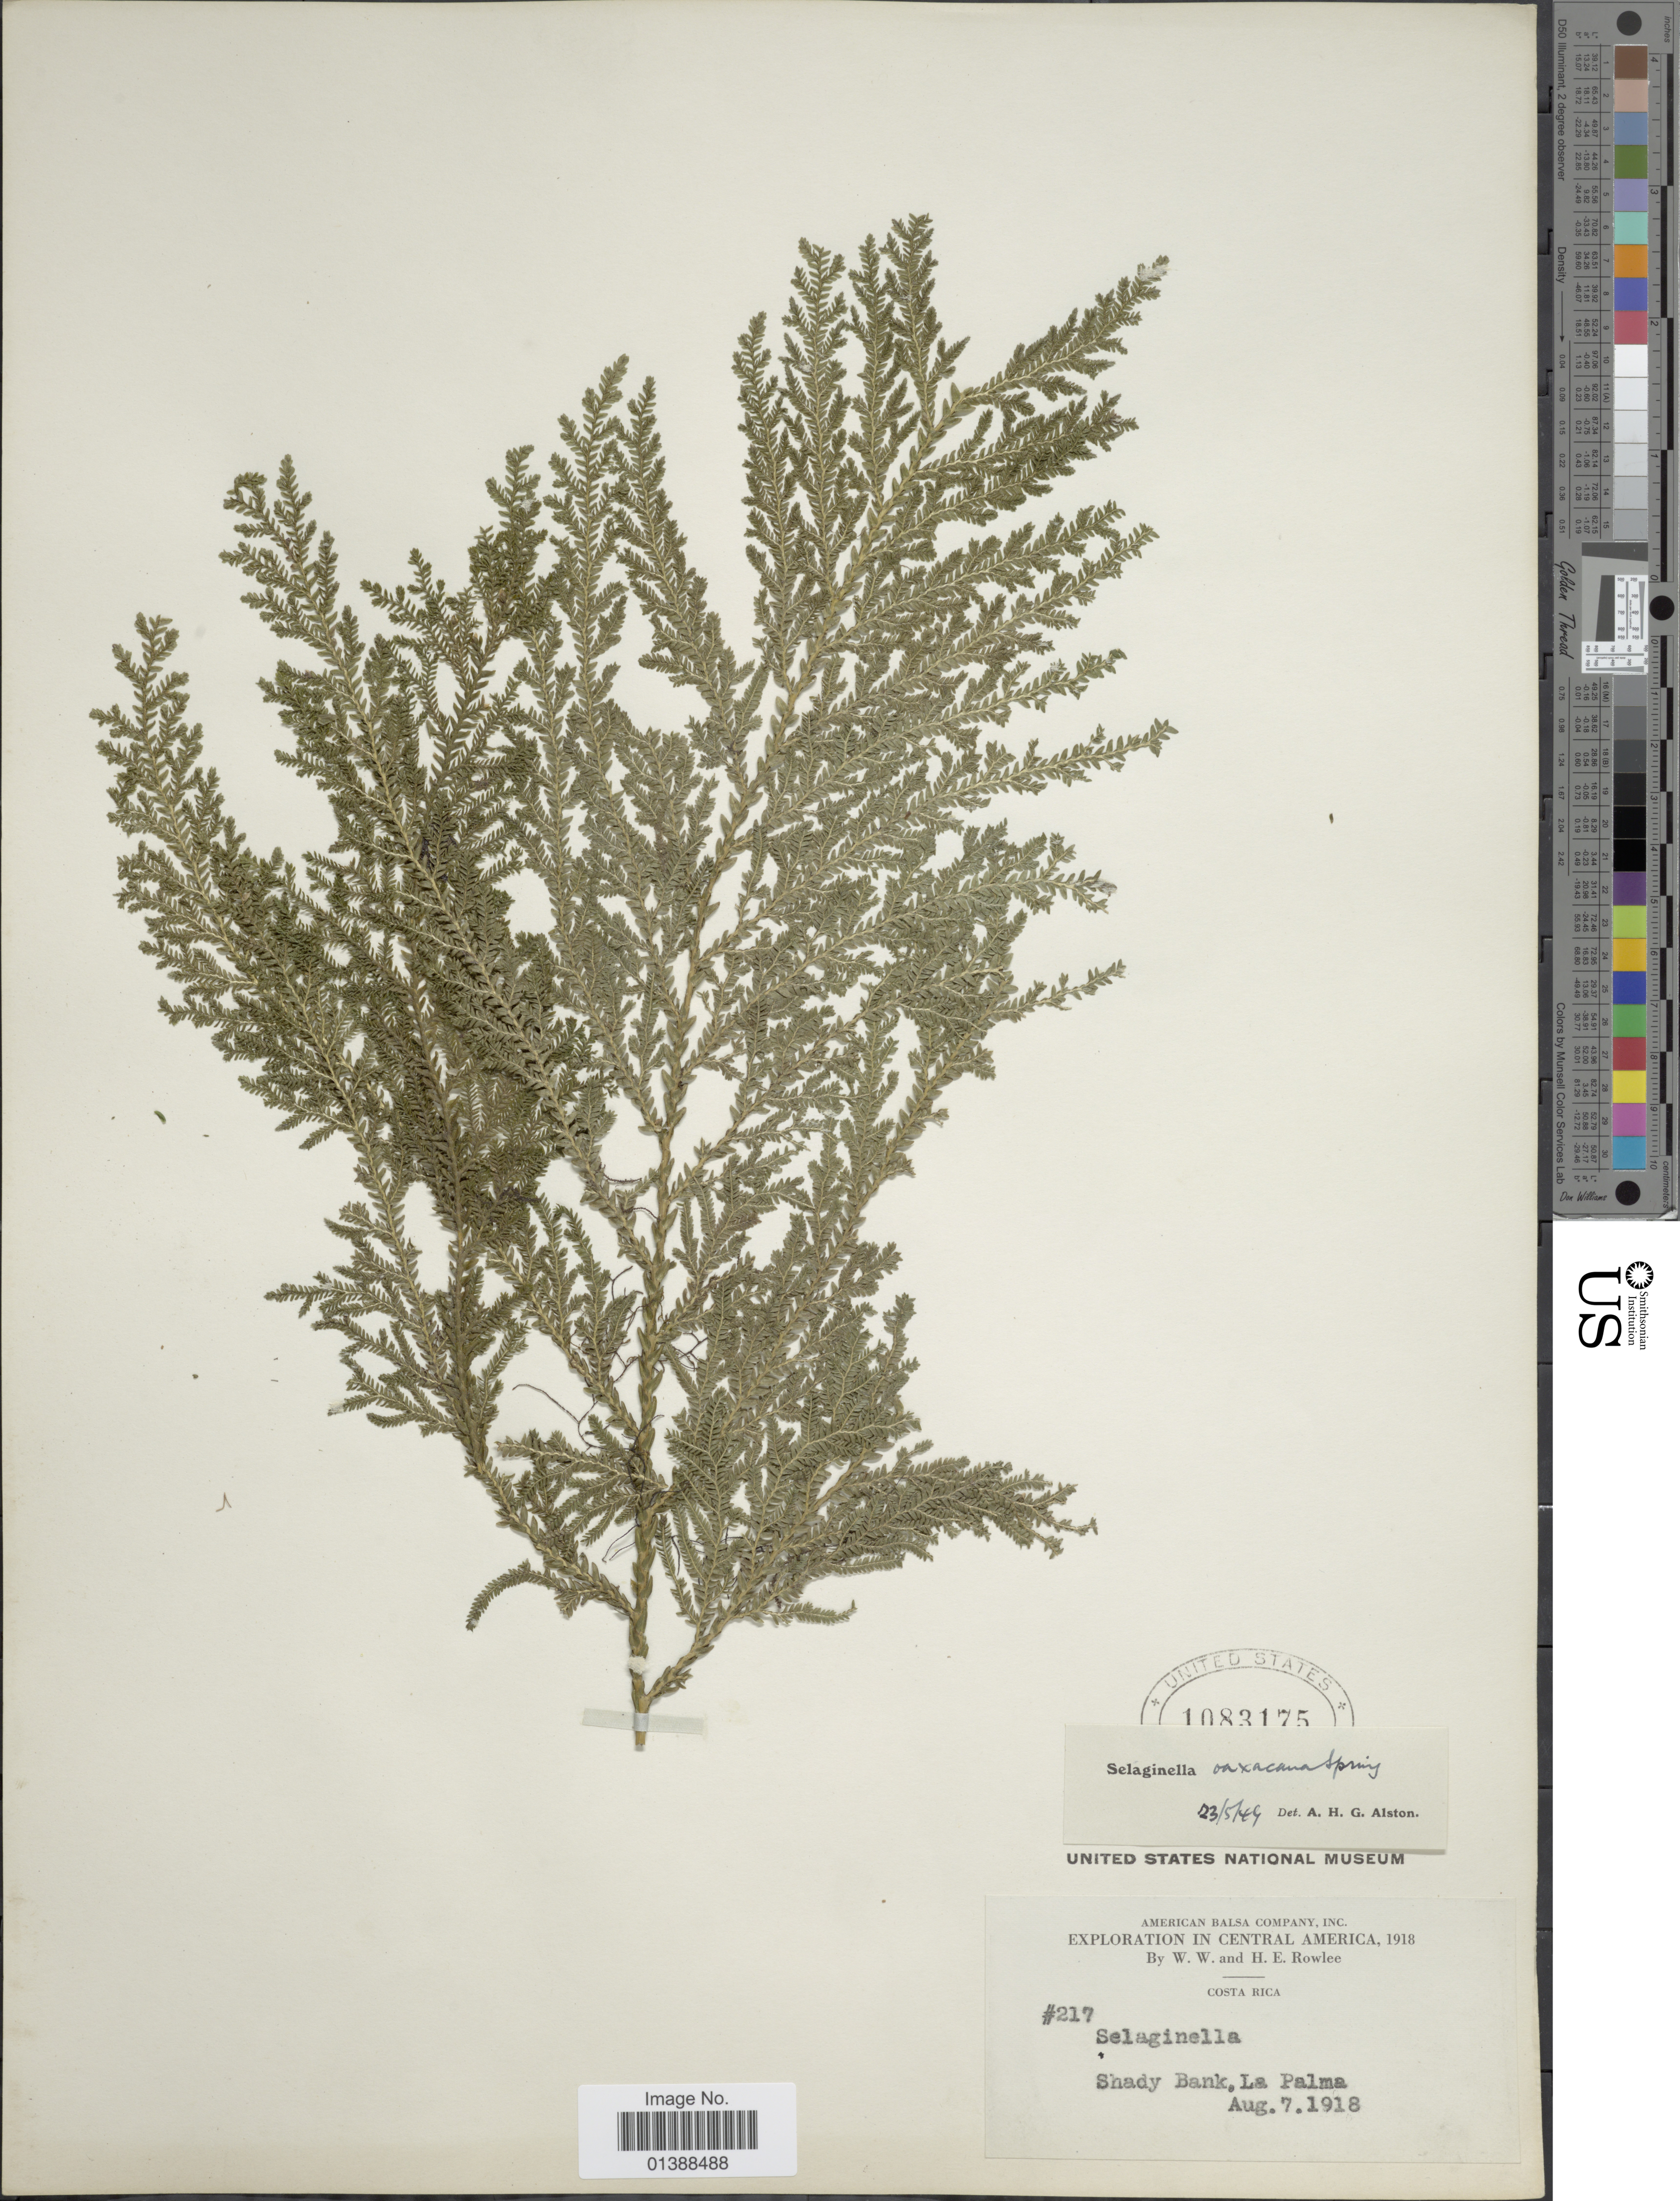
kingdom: Plantae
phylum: Tracheophyta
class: Lycopodiopsida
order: Selaginellales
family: Selaginellaceae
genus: Selaginella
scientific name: Selaginella oaxacana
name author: Spring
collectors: W. W. Rowlee & H. E. Rowlee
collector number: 217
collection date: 1918-08-07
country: Costa Rica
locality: Shady Bank, La Palma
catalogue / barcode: US 1083175